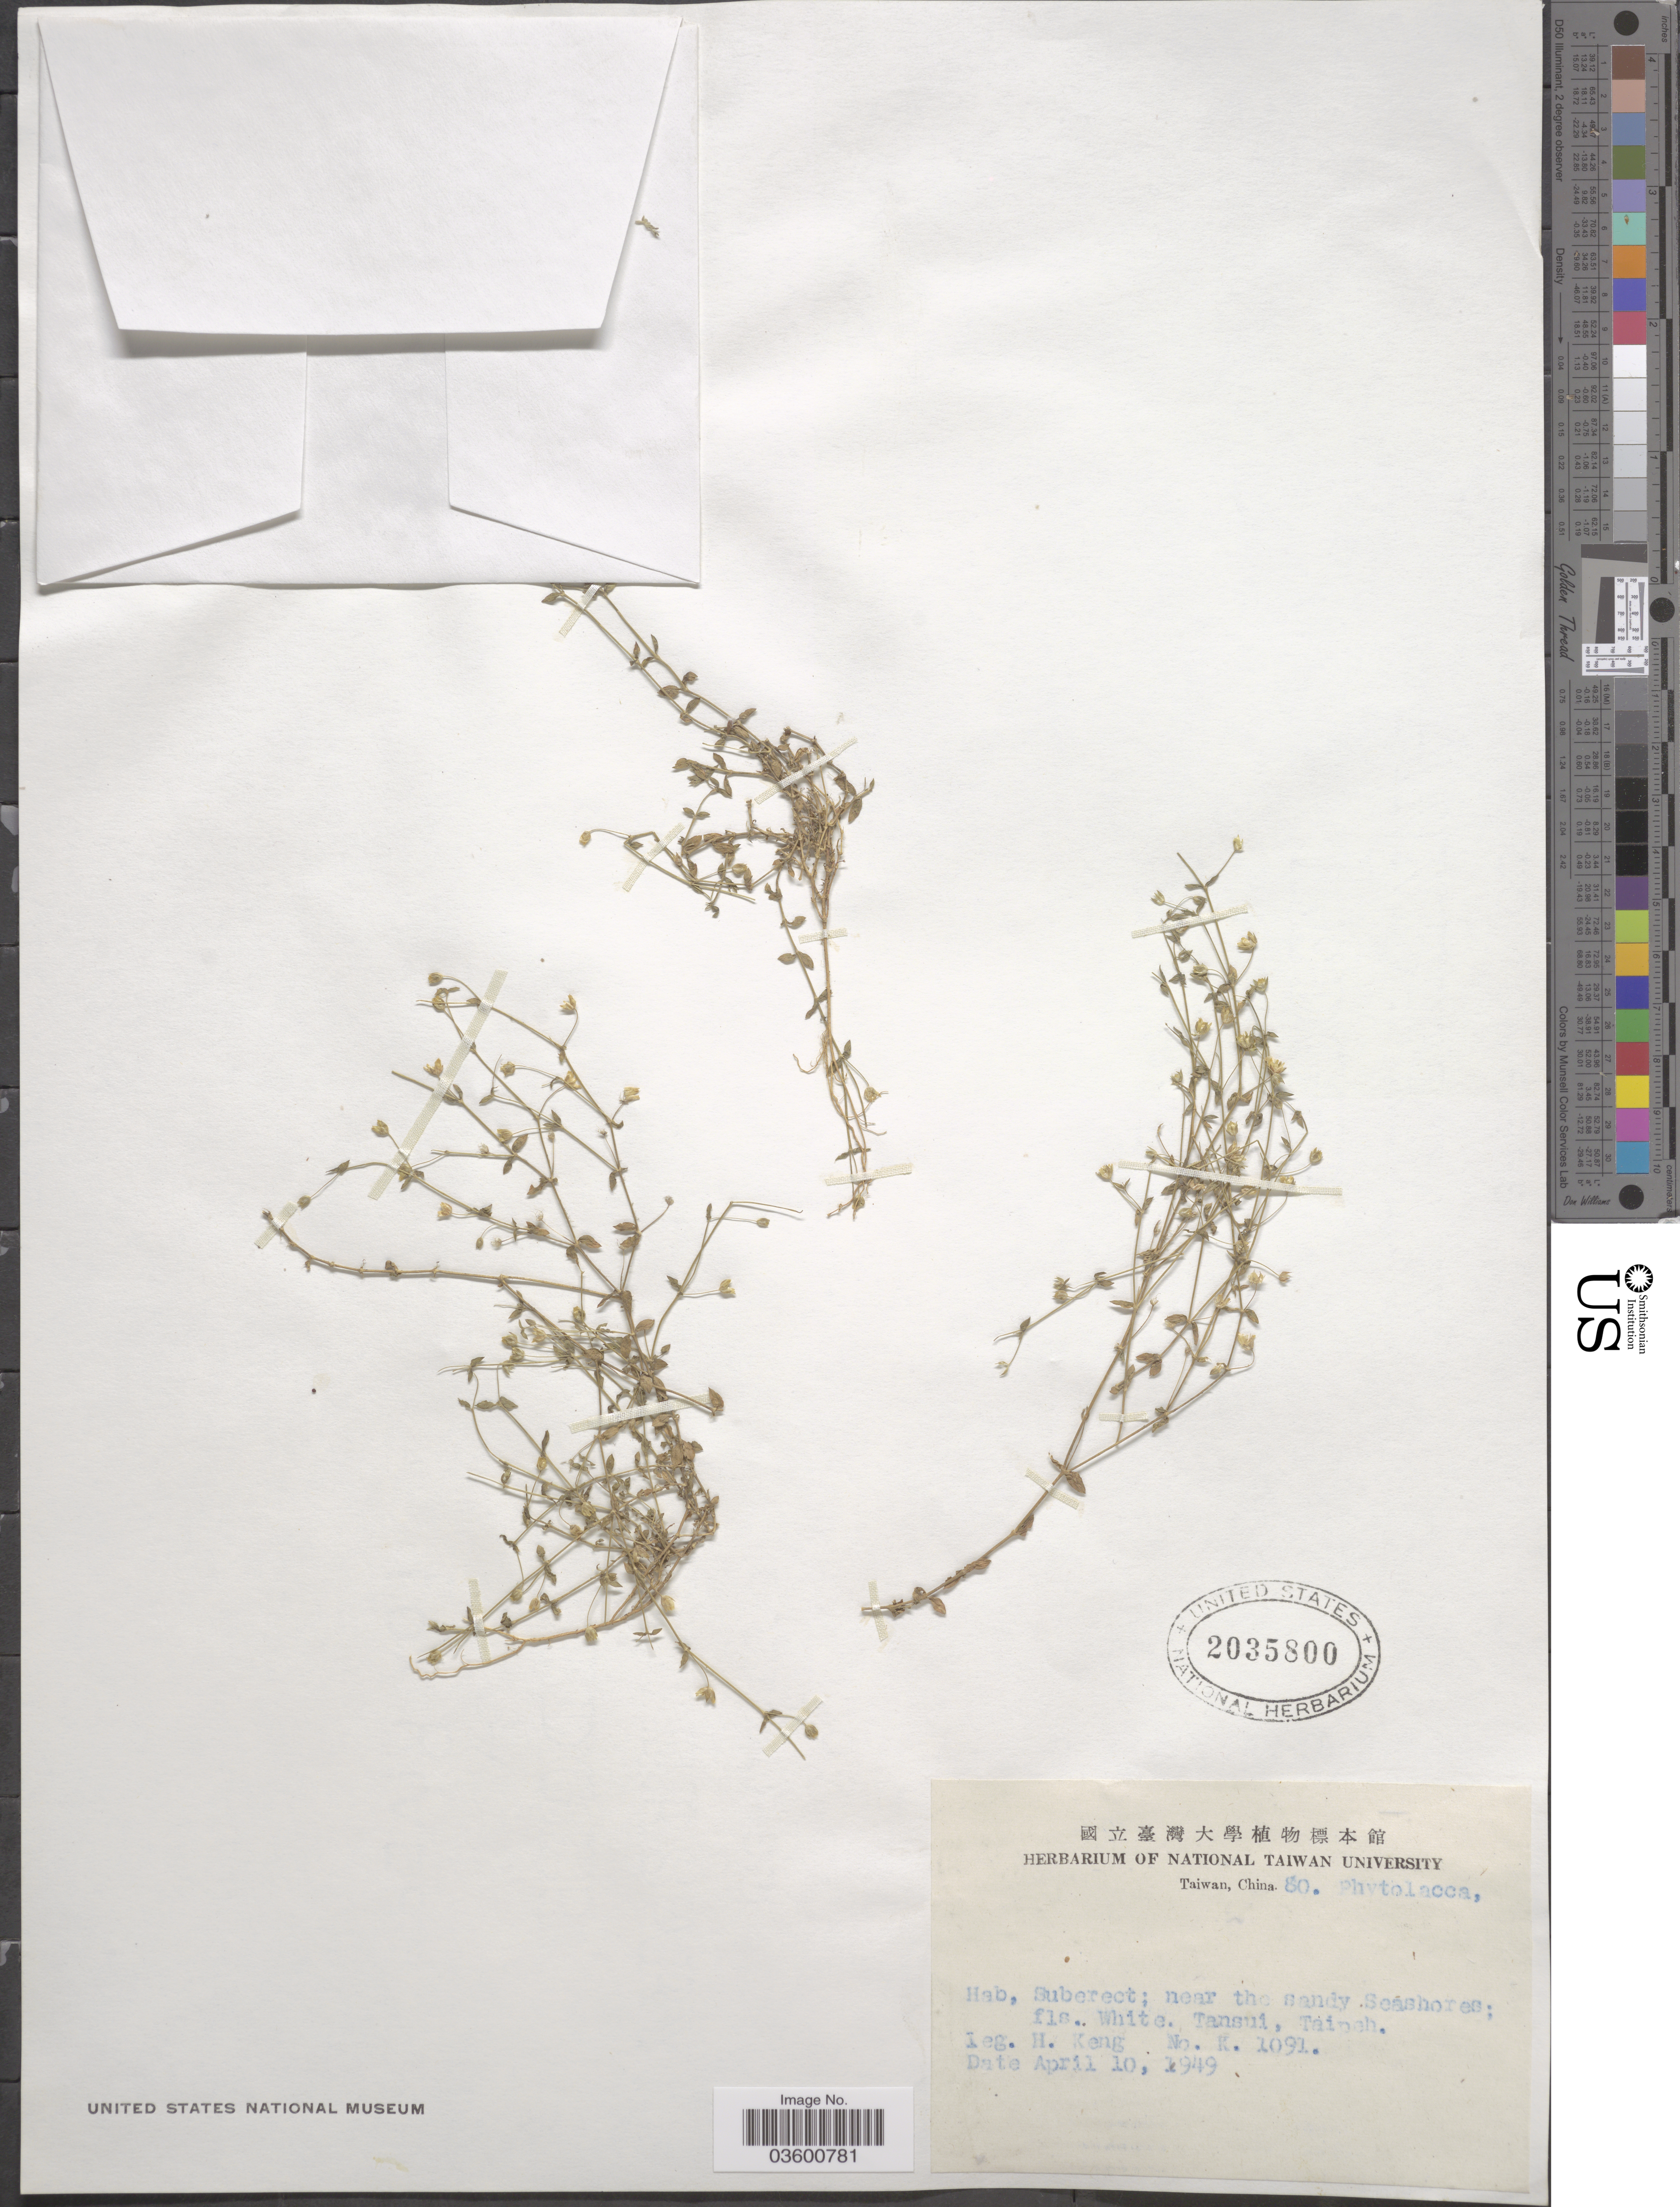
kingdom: Plantae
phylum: Tracheophyta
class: Magnoliopsida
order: Caryophyllales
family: Caryophyllaceae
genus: Stellaria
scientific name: Stellaria sp.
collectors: H. Keng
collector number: K1091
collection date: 1949-04-10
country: China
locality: Tansui, Taipeh.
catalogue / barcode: US 2035800